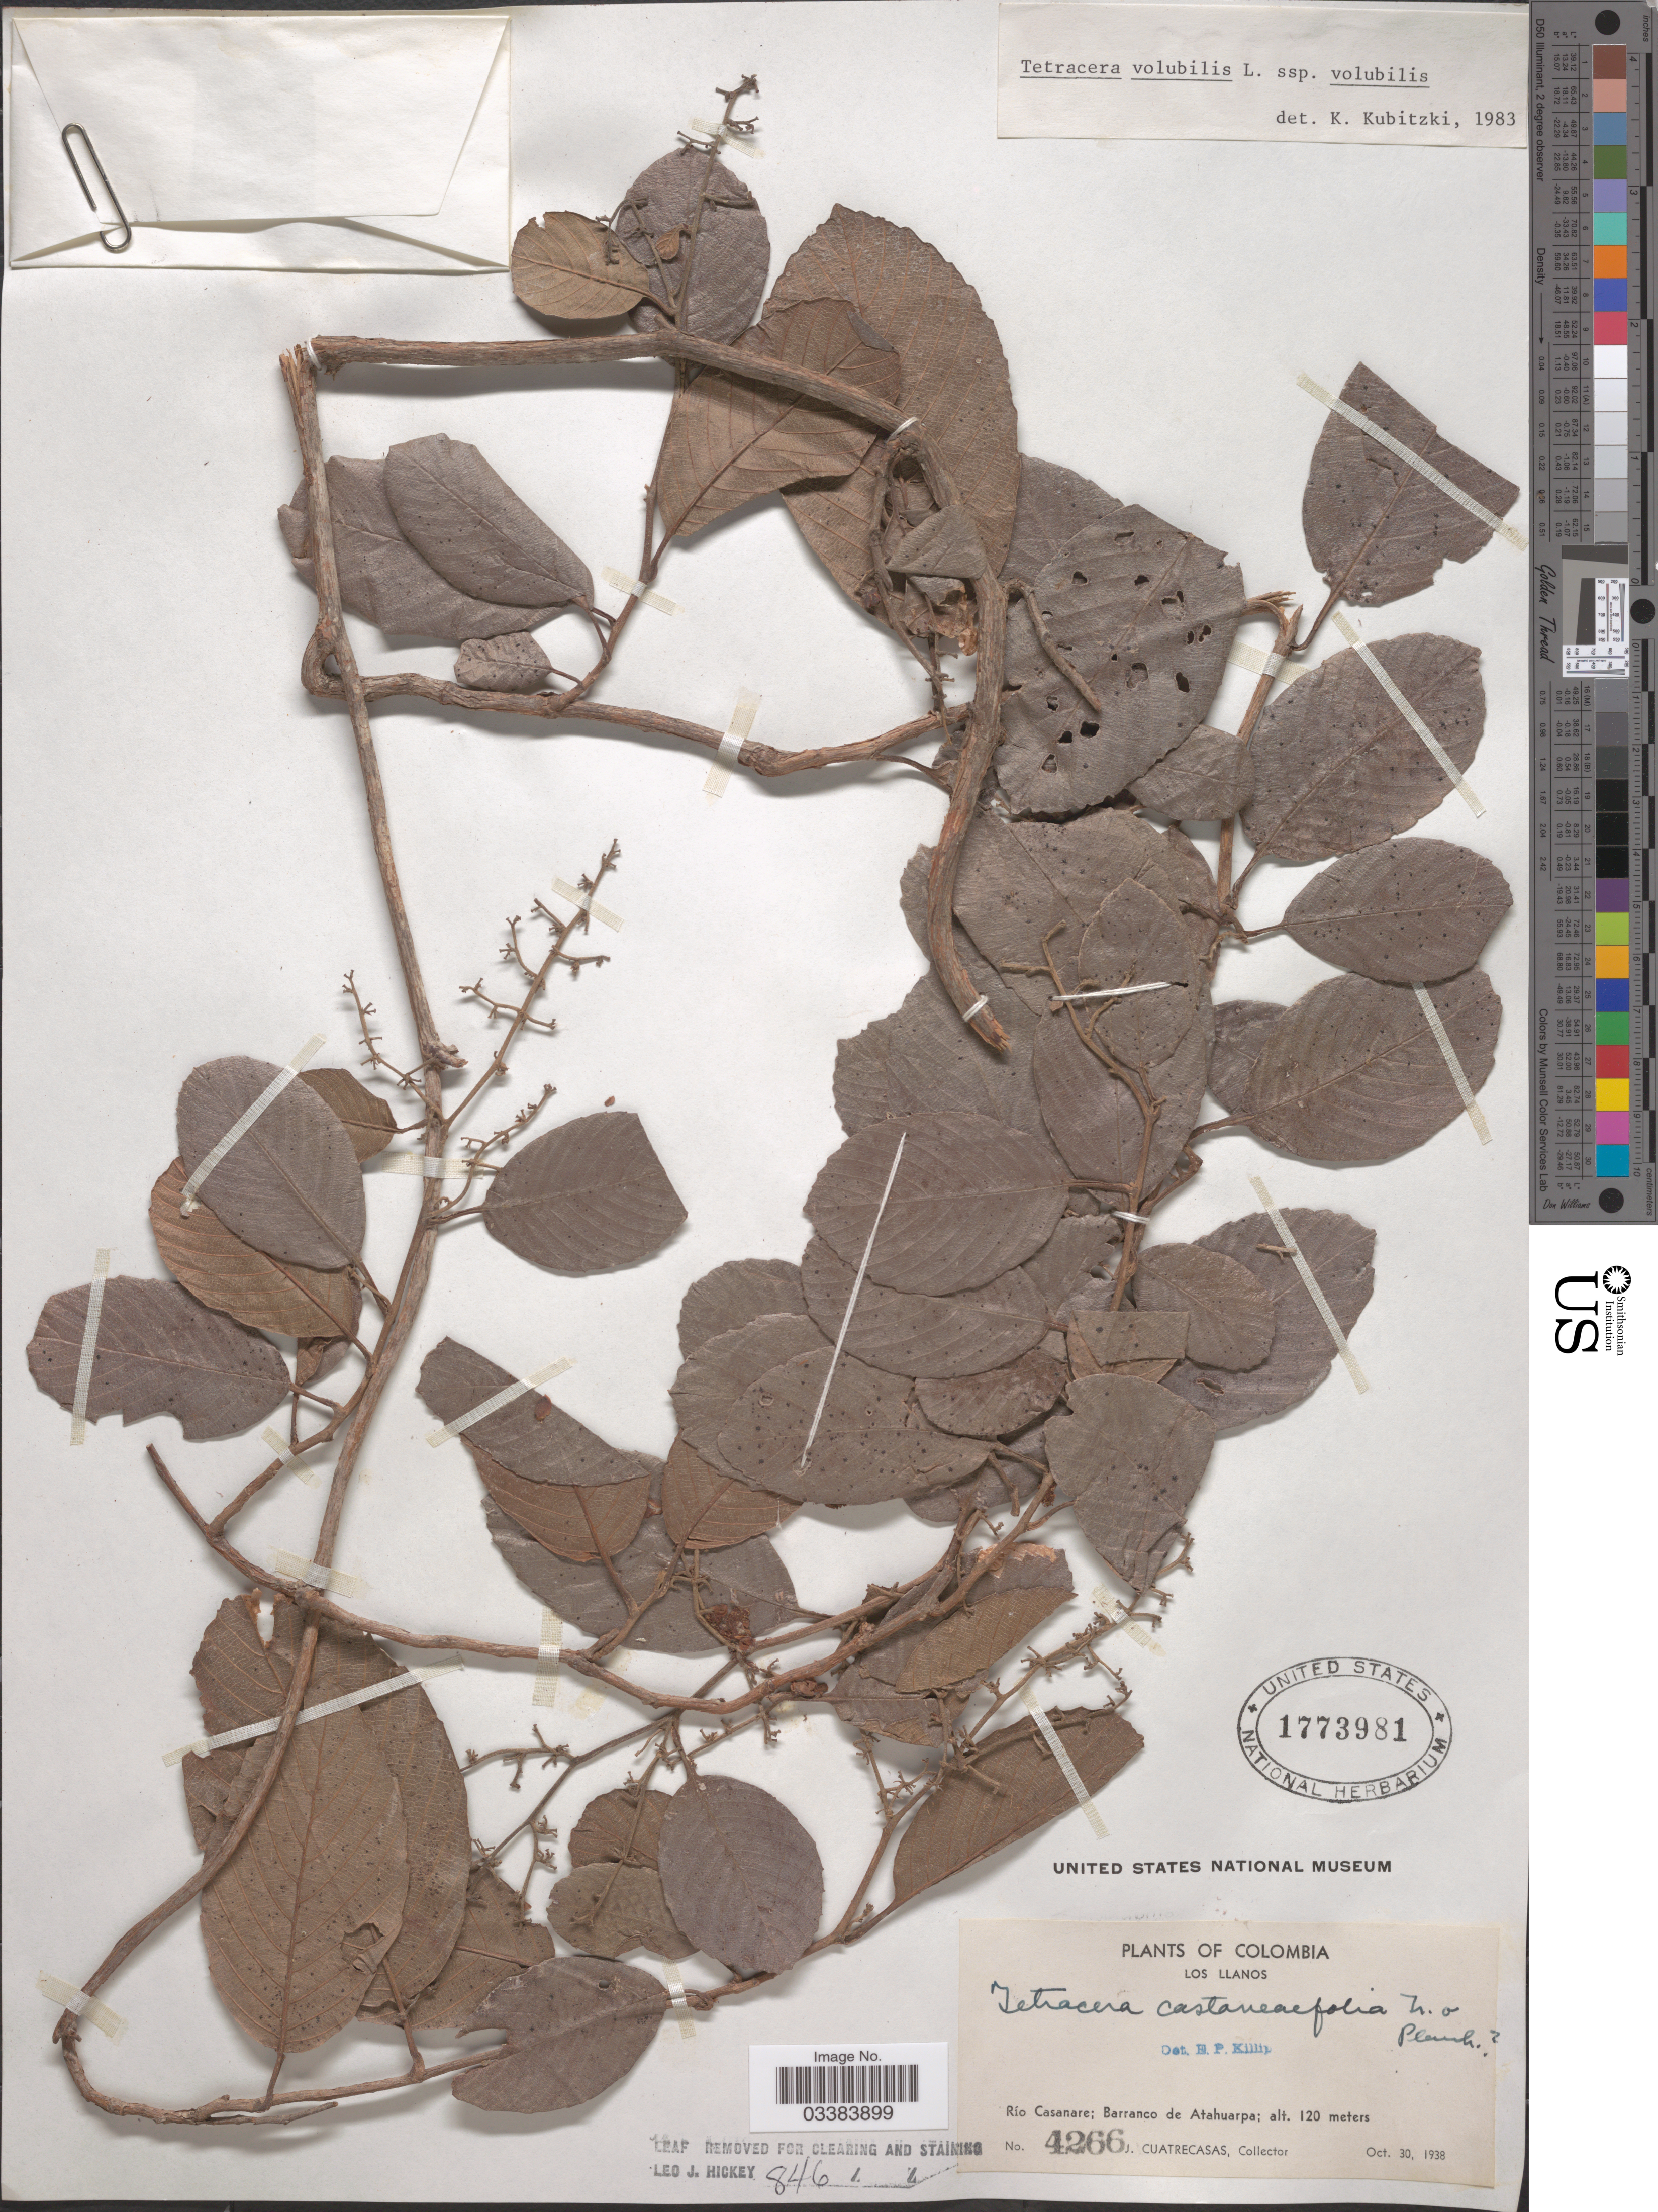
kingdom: Plantae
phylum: Tracheophyta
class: Magnoliopsida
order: Dilleniales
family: Dilleniaceae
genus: Tetracera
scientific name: Tetracera volubilis subsp. volubilis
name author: L.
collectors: J. Cuatrecasas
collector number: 4266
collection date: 1938-10-30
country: Colombia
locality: Los LLanos. Río Casanare; Barranco de Atahuarpa.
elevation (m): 120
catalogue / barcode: US 1773981